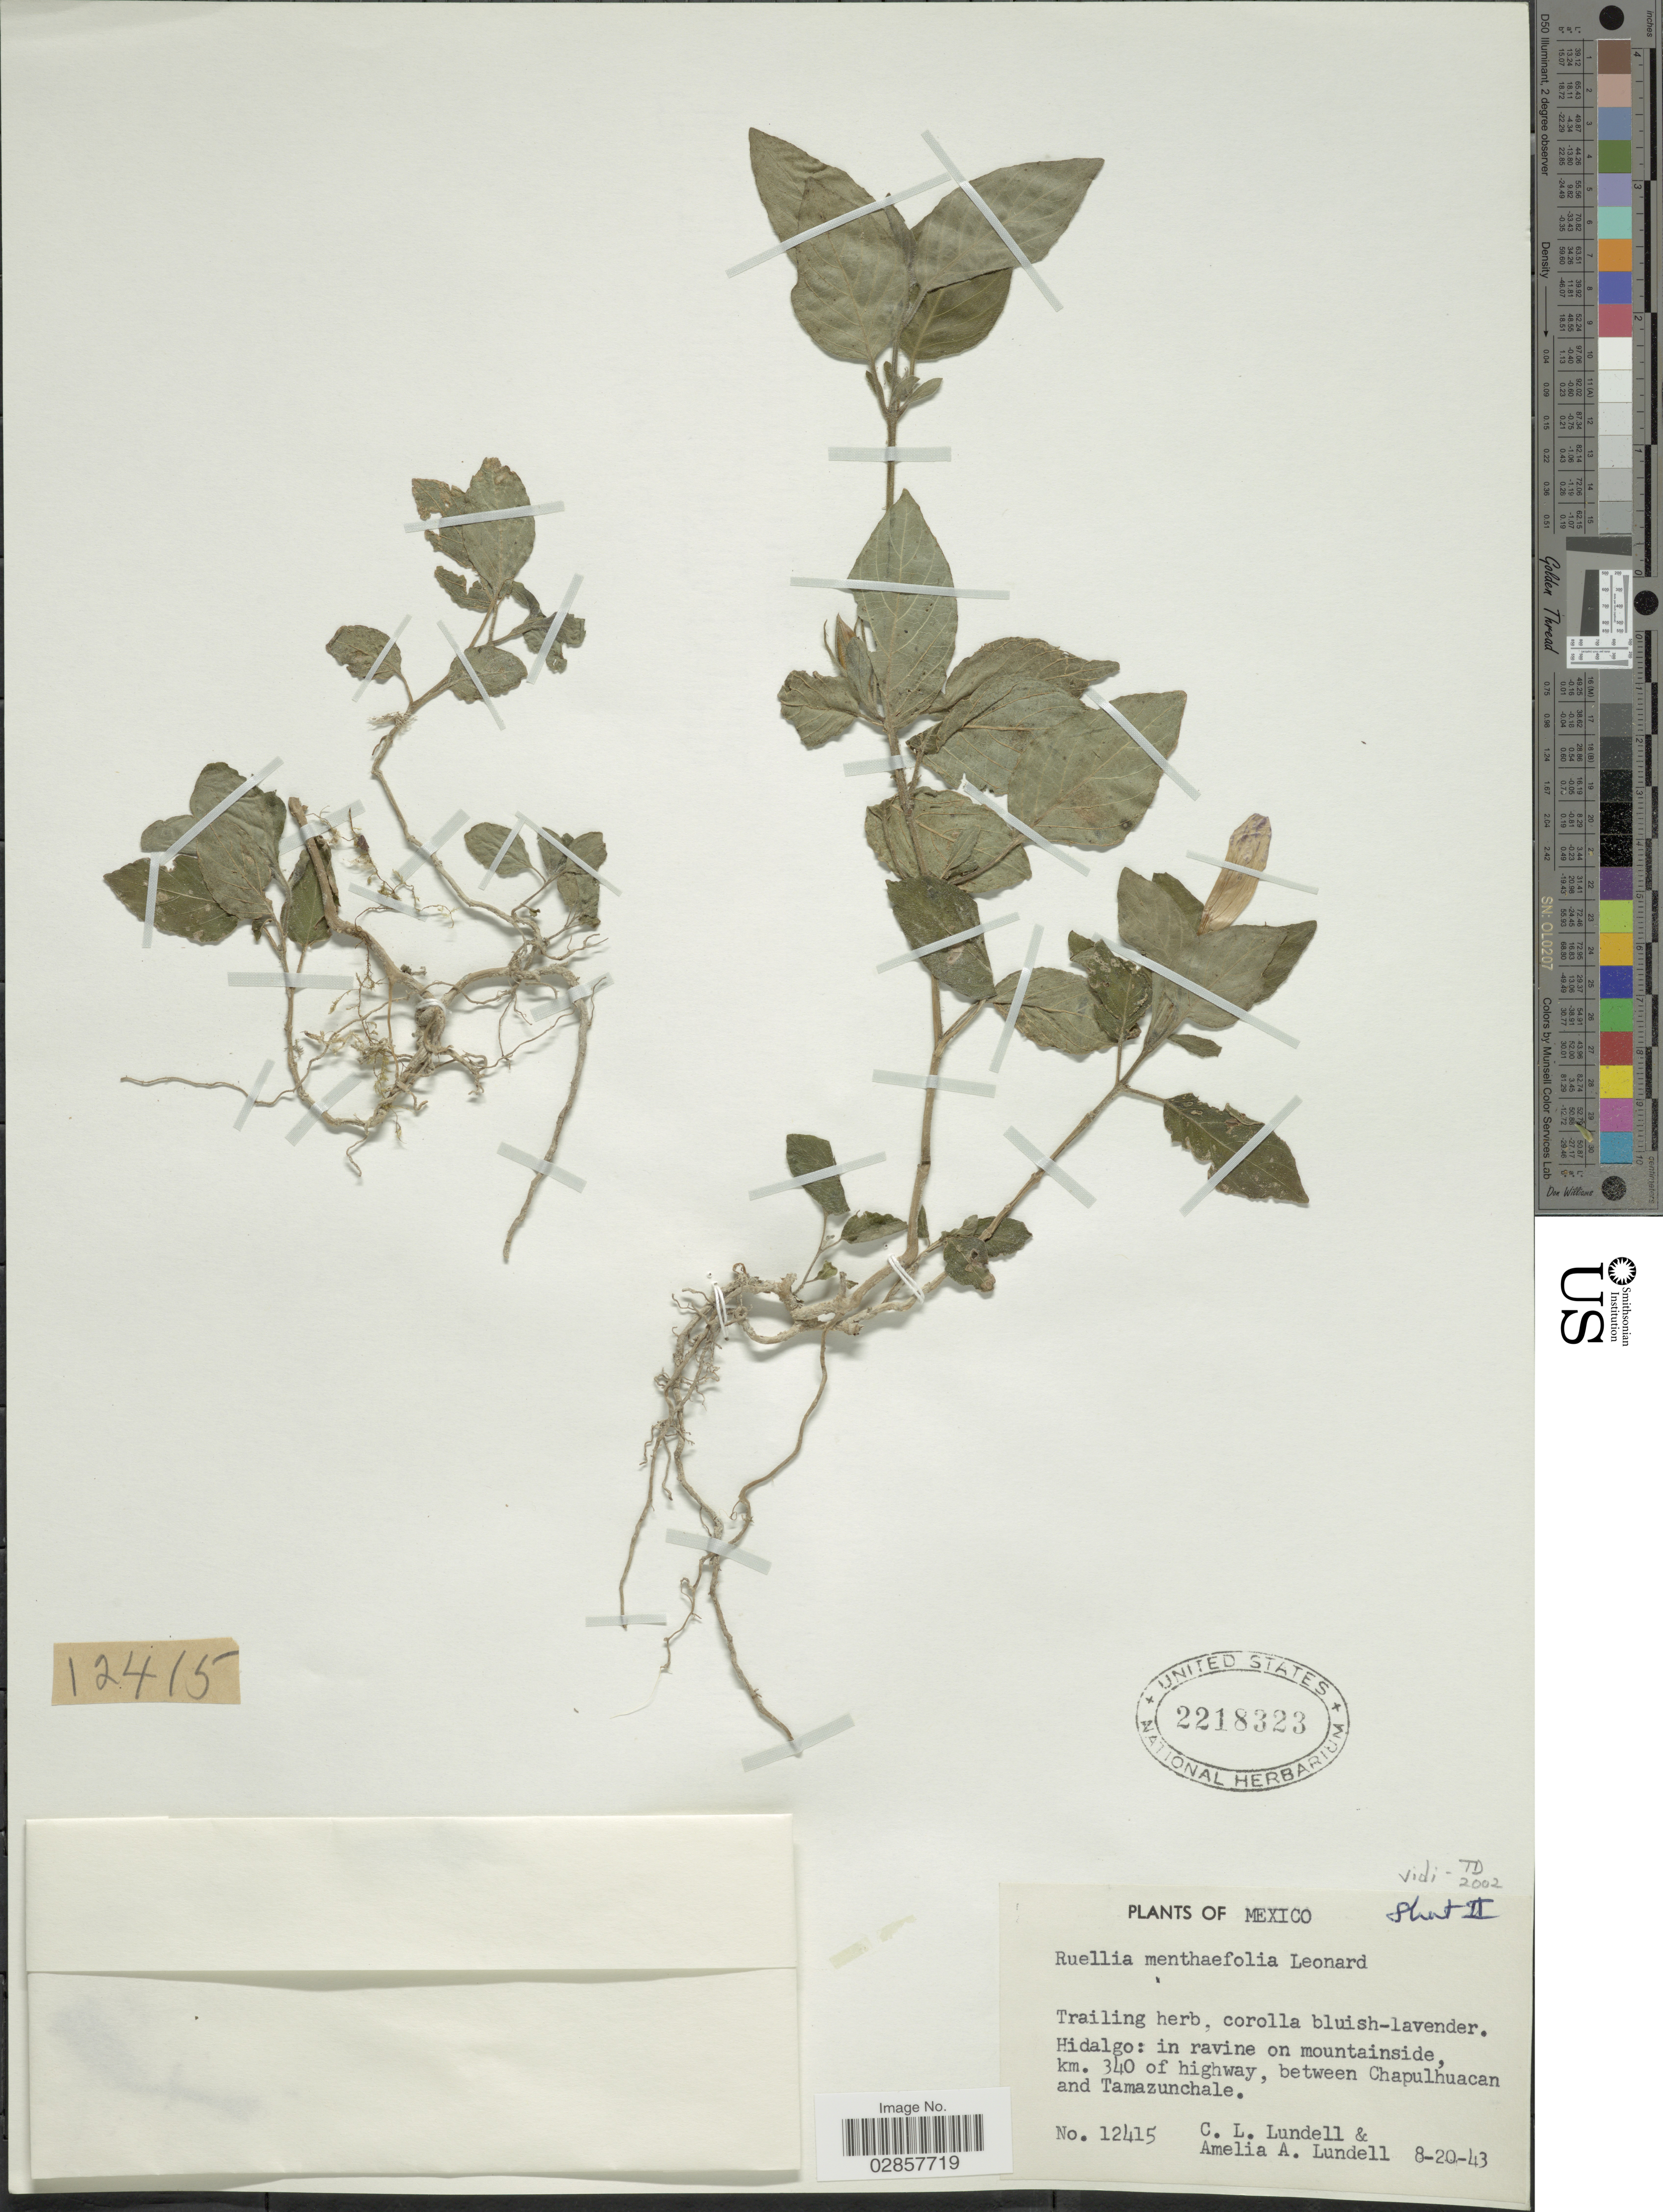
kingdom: Plantae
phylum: Tracheophyta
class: Magnoliopsida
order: Lamiales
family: Acanthaceae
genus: Ruellia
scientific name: Ruellia menthifolia Leonard sp. nov. ined.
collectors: C. L. Lundell & A. A. Lundell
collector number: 12415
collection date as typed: Transcribed d/m/y: 20/8/43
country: Mexico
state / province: Hidalgo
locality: In ravine on mountainside, km. 340 of highway, between Chapulhuacan and Tamazunchale.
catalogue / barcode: US 2218323